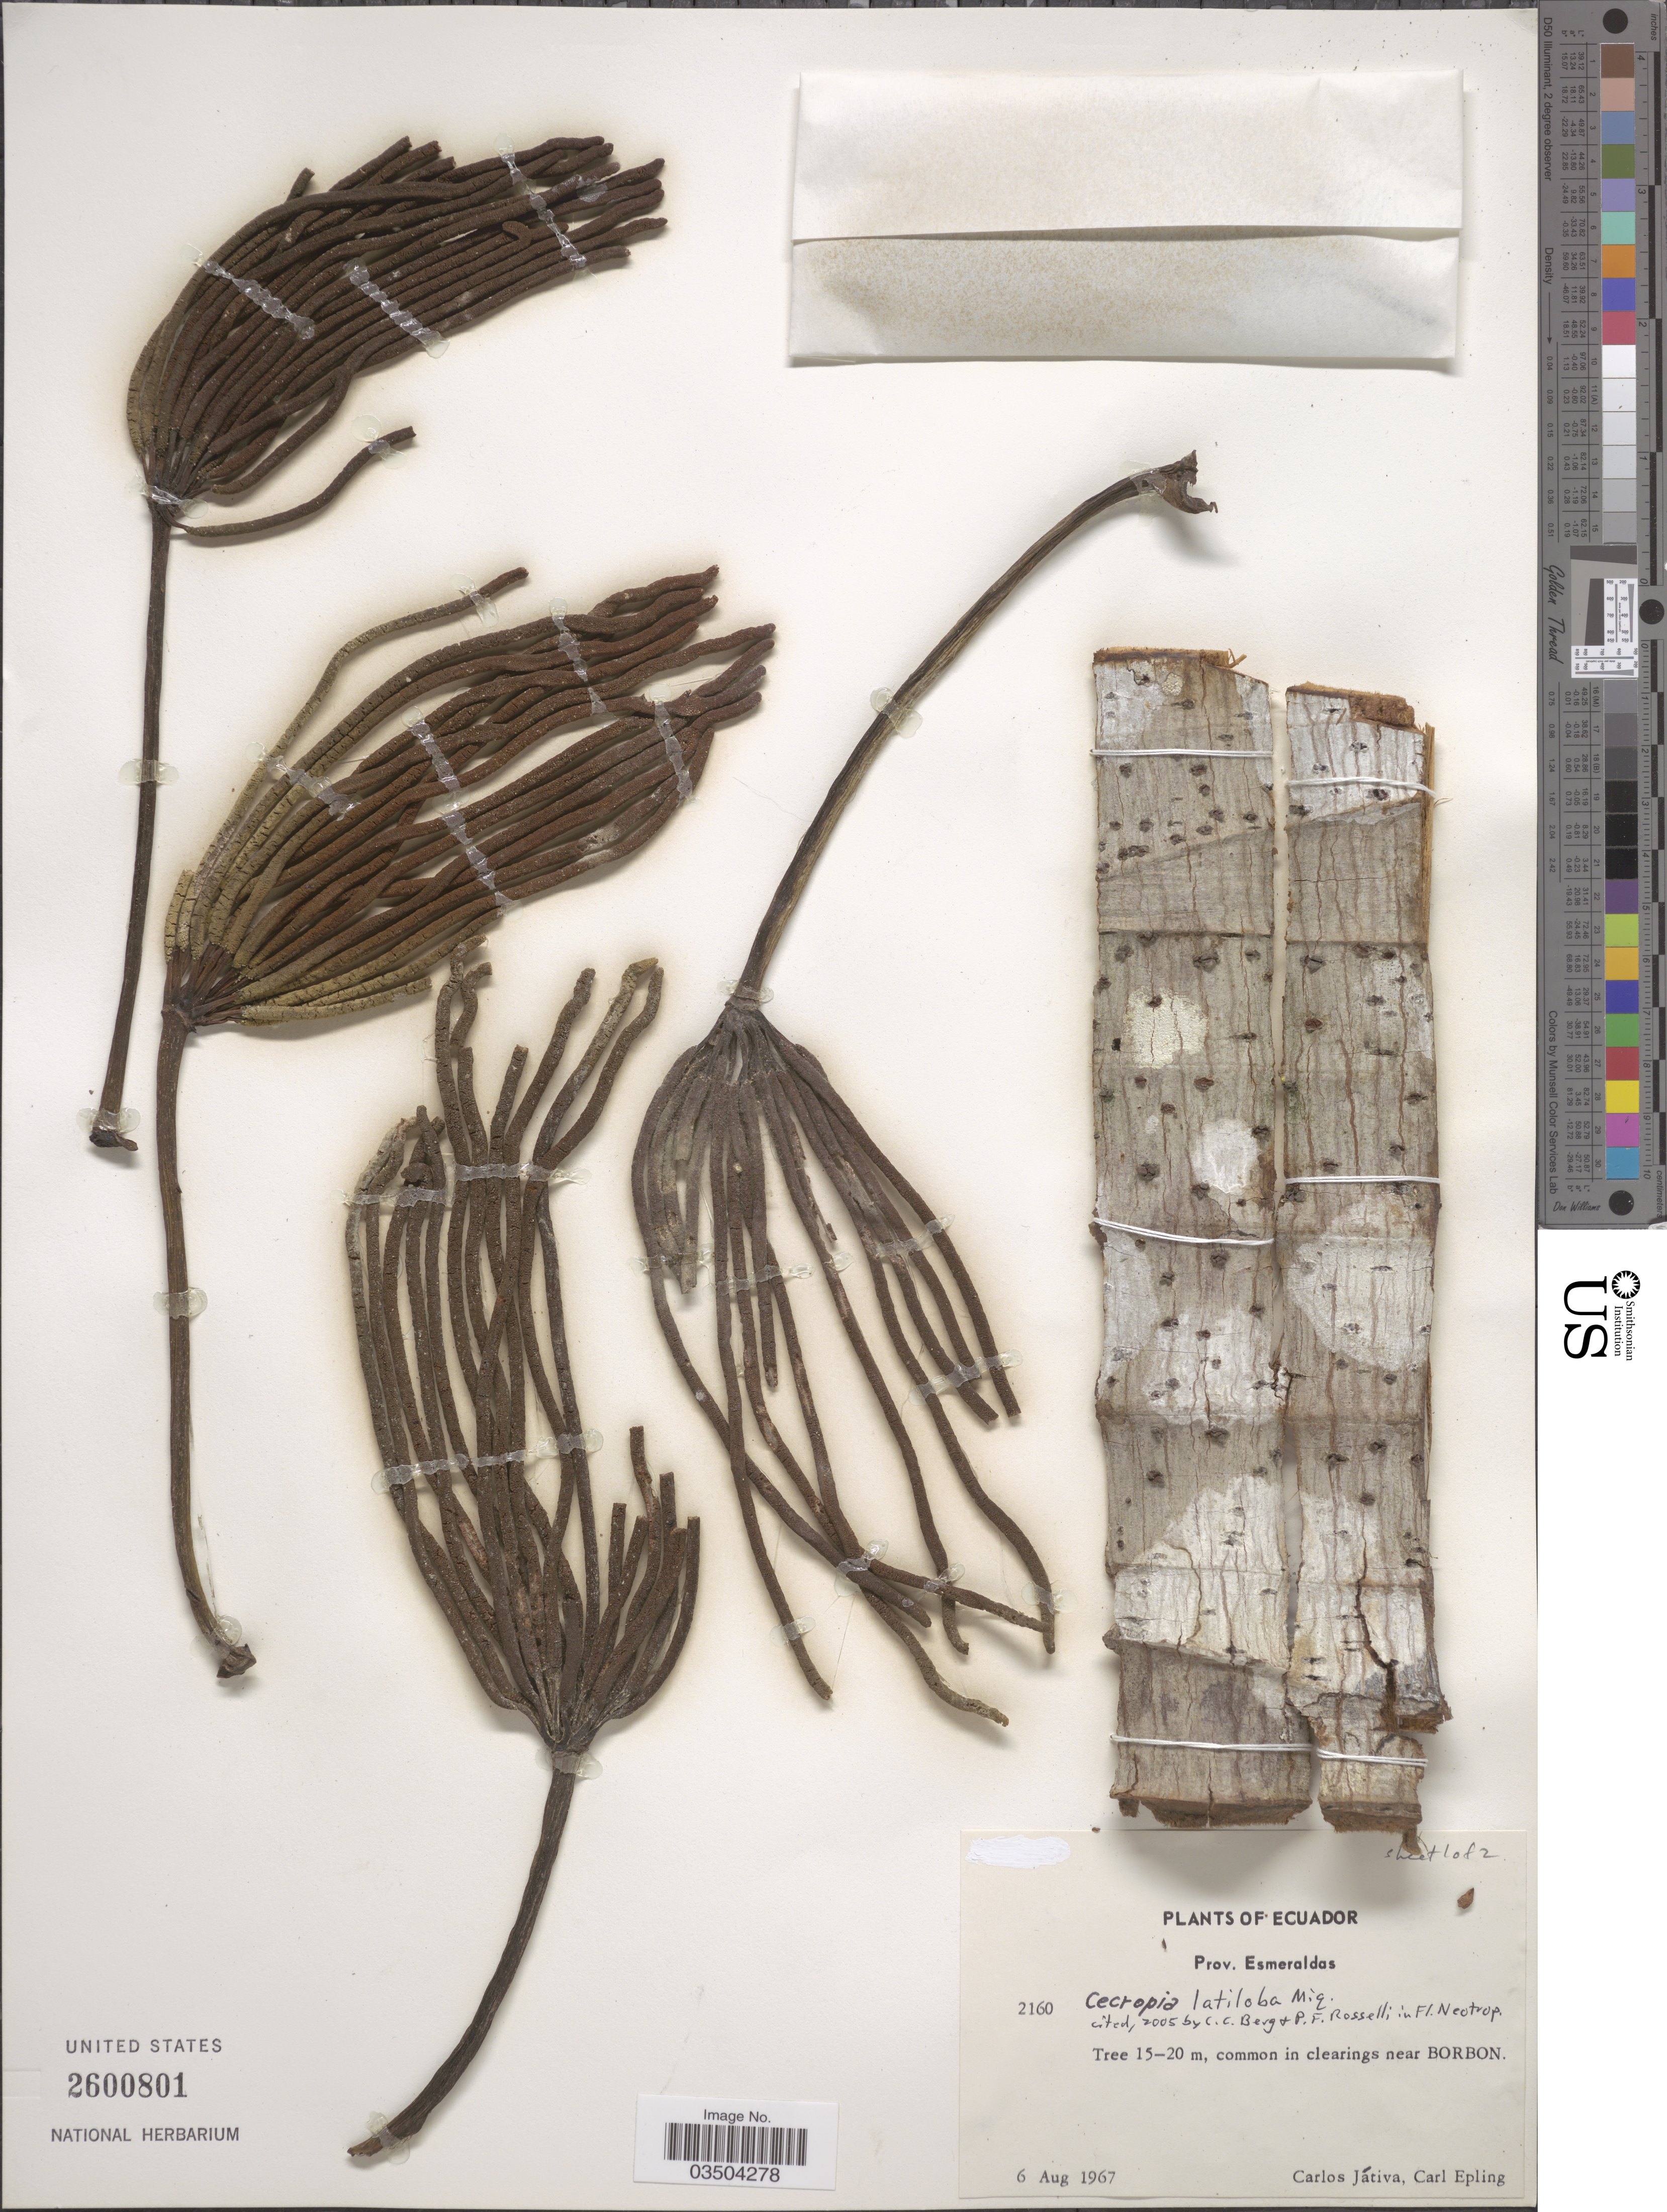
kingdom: Plantae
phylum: Tracheophyta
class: Magnoliopsida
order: Rosales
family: Urticaceae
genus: Cecropia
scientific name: Cecropia latiloba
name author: Miq.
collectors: C. D. Játiva & C. C. Epling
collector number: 2160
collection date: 1967-08-06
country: Ecuador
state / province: Esmeraldas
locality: In clearings near Borbon.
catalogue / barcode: US 2600801